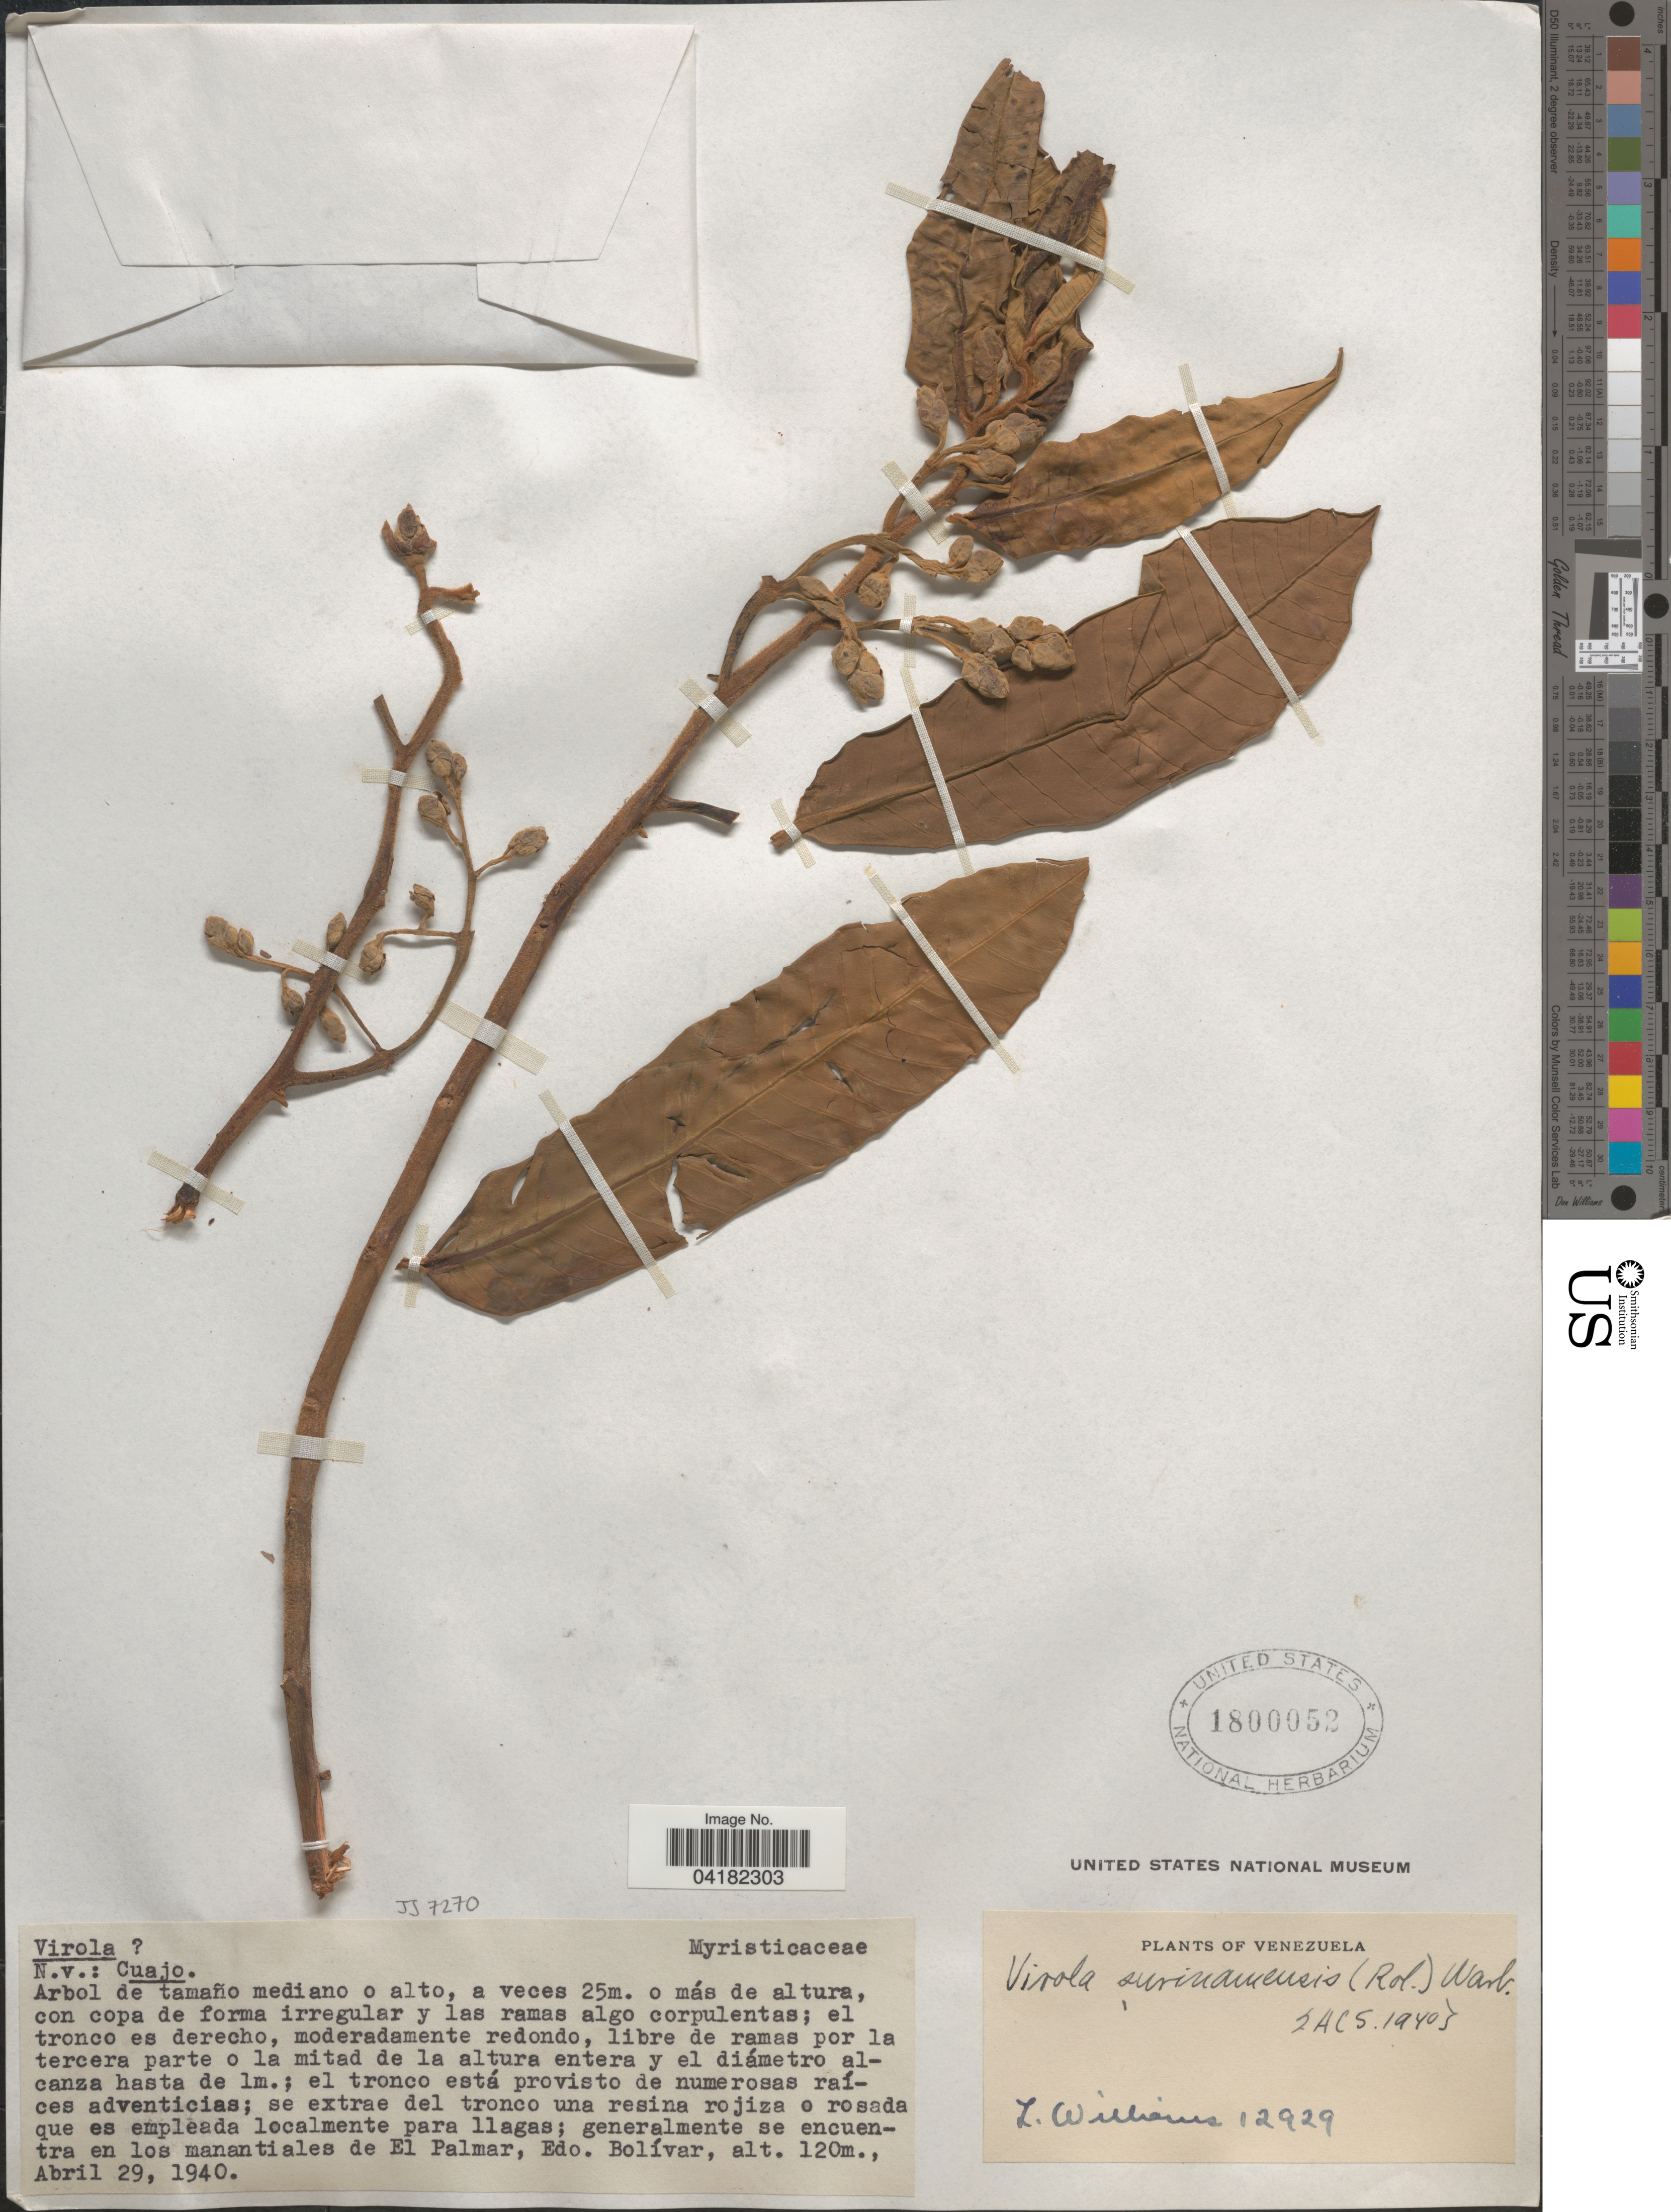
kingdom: Plantae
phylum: Tracheophyta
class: Magnoliopsida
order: Magnoliales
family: Myristicaceae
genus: Virola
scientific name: Virola surinamensis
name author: (Rol.) Warb.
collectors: Z. Williams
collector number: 12929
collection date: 1940-04-29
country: Venezuela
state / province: Bolivar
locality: Generalmente se encuentra en los manantiales de El Palmar.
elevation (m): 120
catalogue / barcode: US 1800052